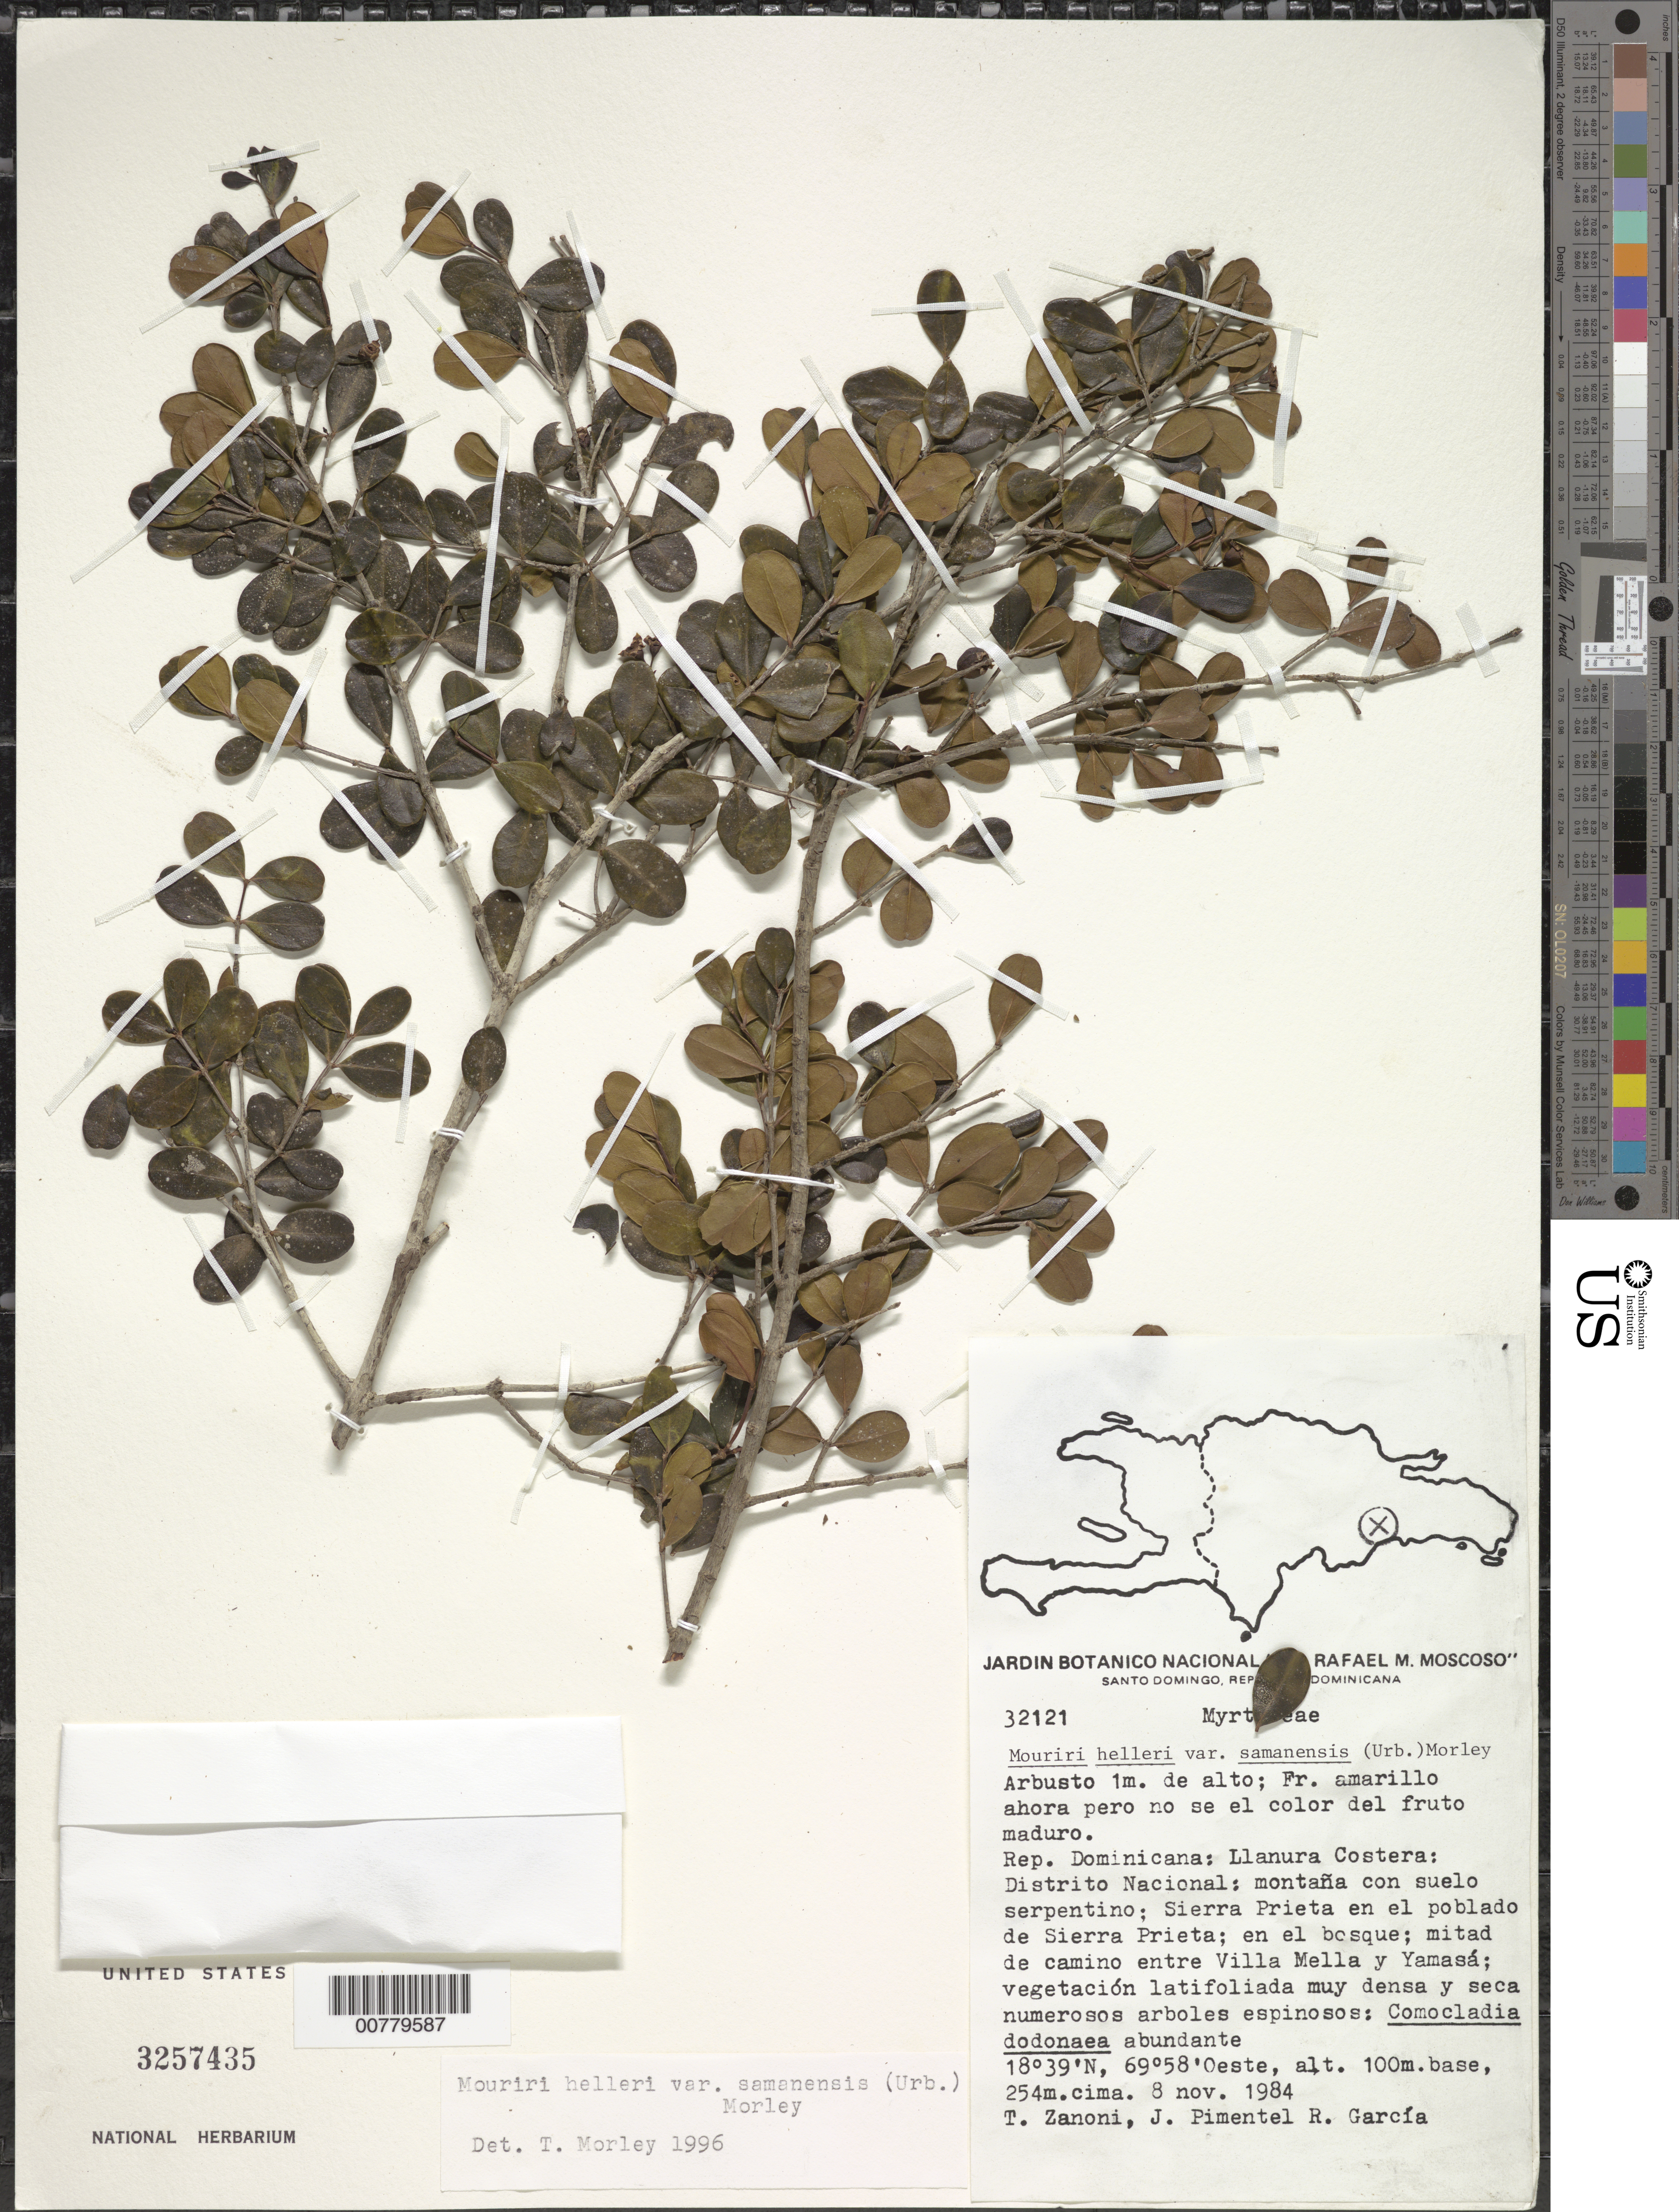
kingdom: Plantae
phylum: Tracheophyta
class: Magnoliopsida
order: Myrtales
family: Melastomataceae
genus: Mouriri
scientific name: Mouriri helleri var. samanensis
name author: (Urb.) Morley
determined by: Morley, T.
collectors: T. A. Zanoni, J. Pimentel & R. G. García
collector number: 32121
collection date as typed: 08 Nov 1984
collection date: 1984-11-08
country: Dominican Republic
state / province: Distrito Nacional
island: Hispaniola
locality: Llanura Costera, Sierra Prieta in Sierra Prieta village, half road between Villa Mella y Yamasá.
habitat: Mountain with serpentine soil, very dense and dry broadleaf vegetation, much trees with spines; abundant Comocladia dodonaea.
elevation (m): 100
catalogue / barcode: US 3257435